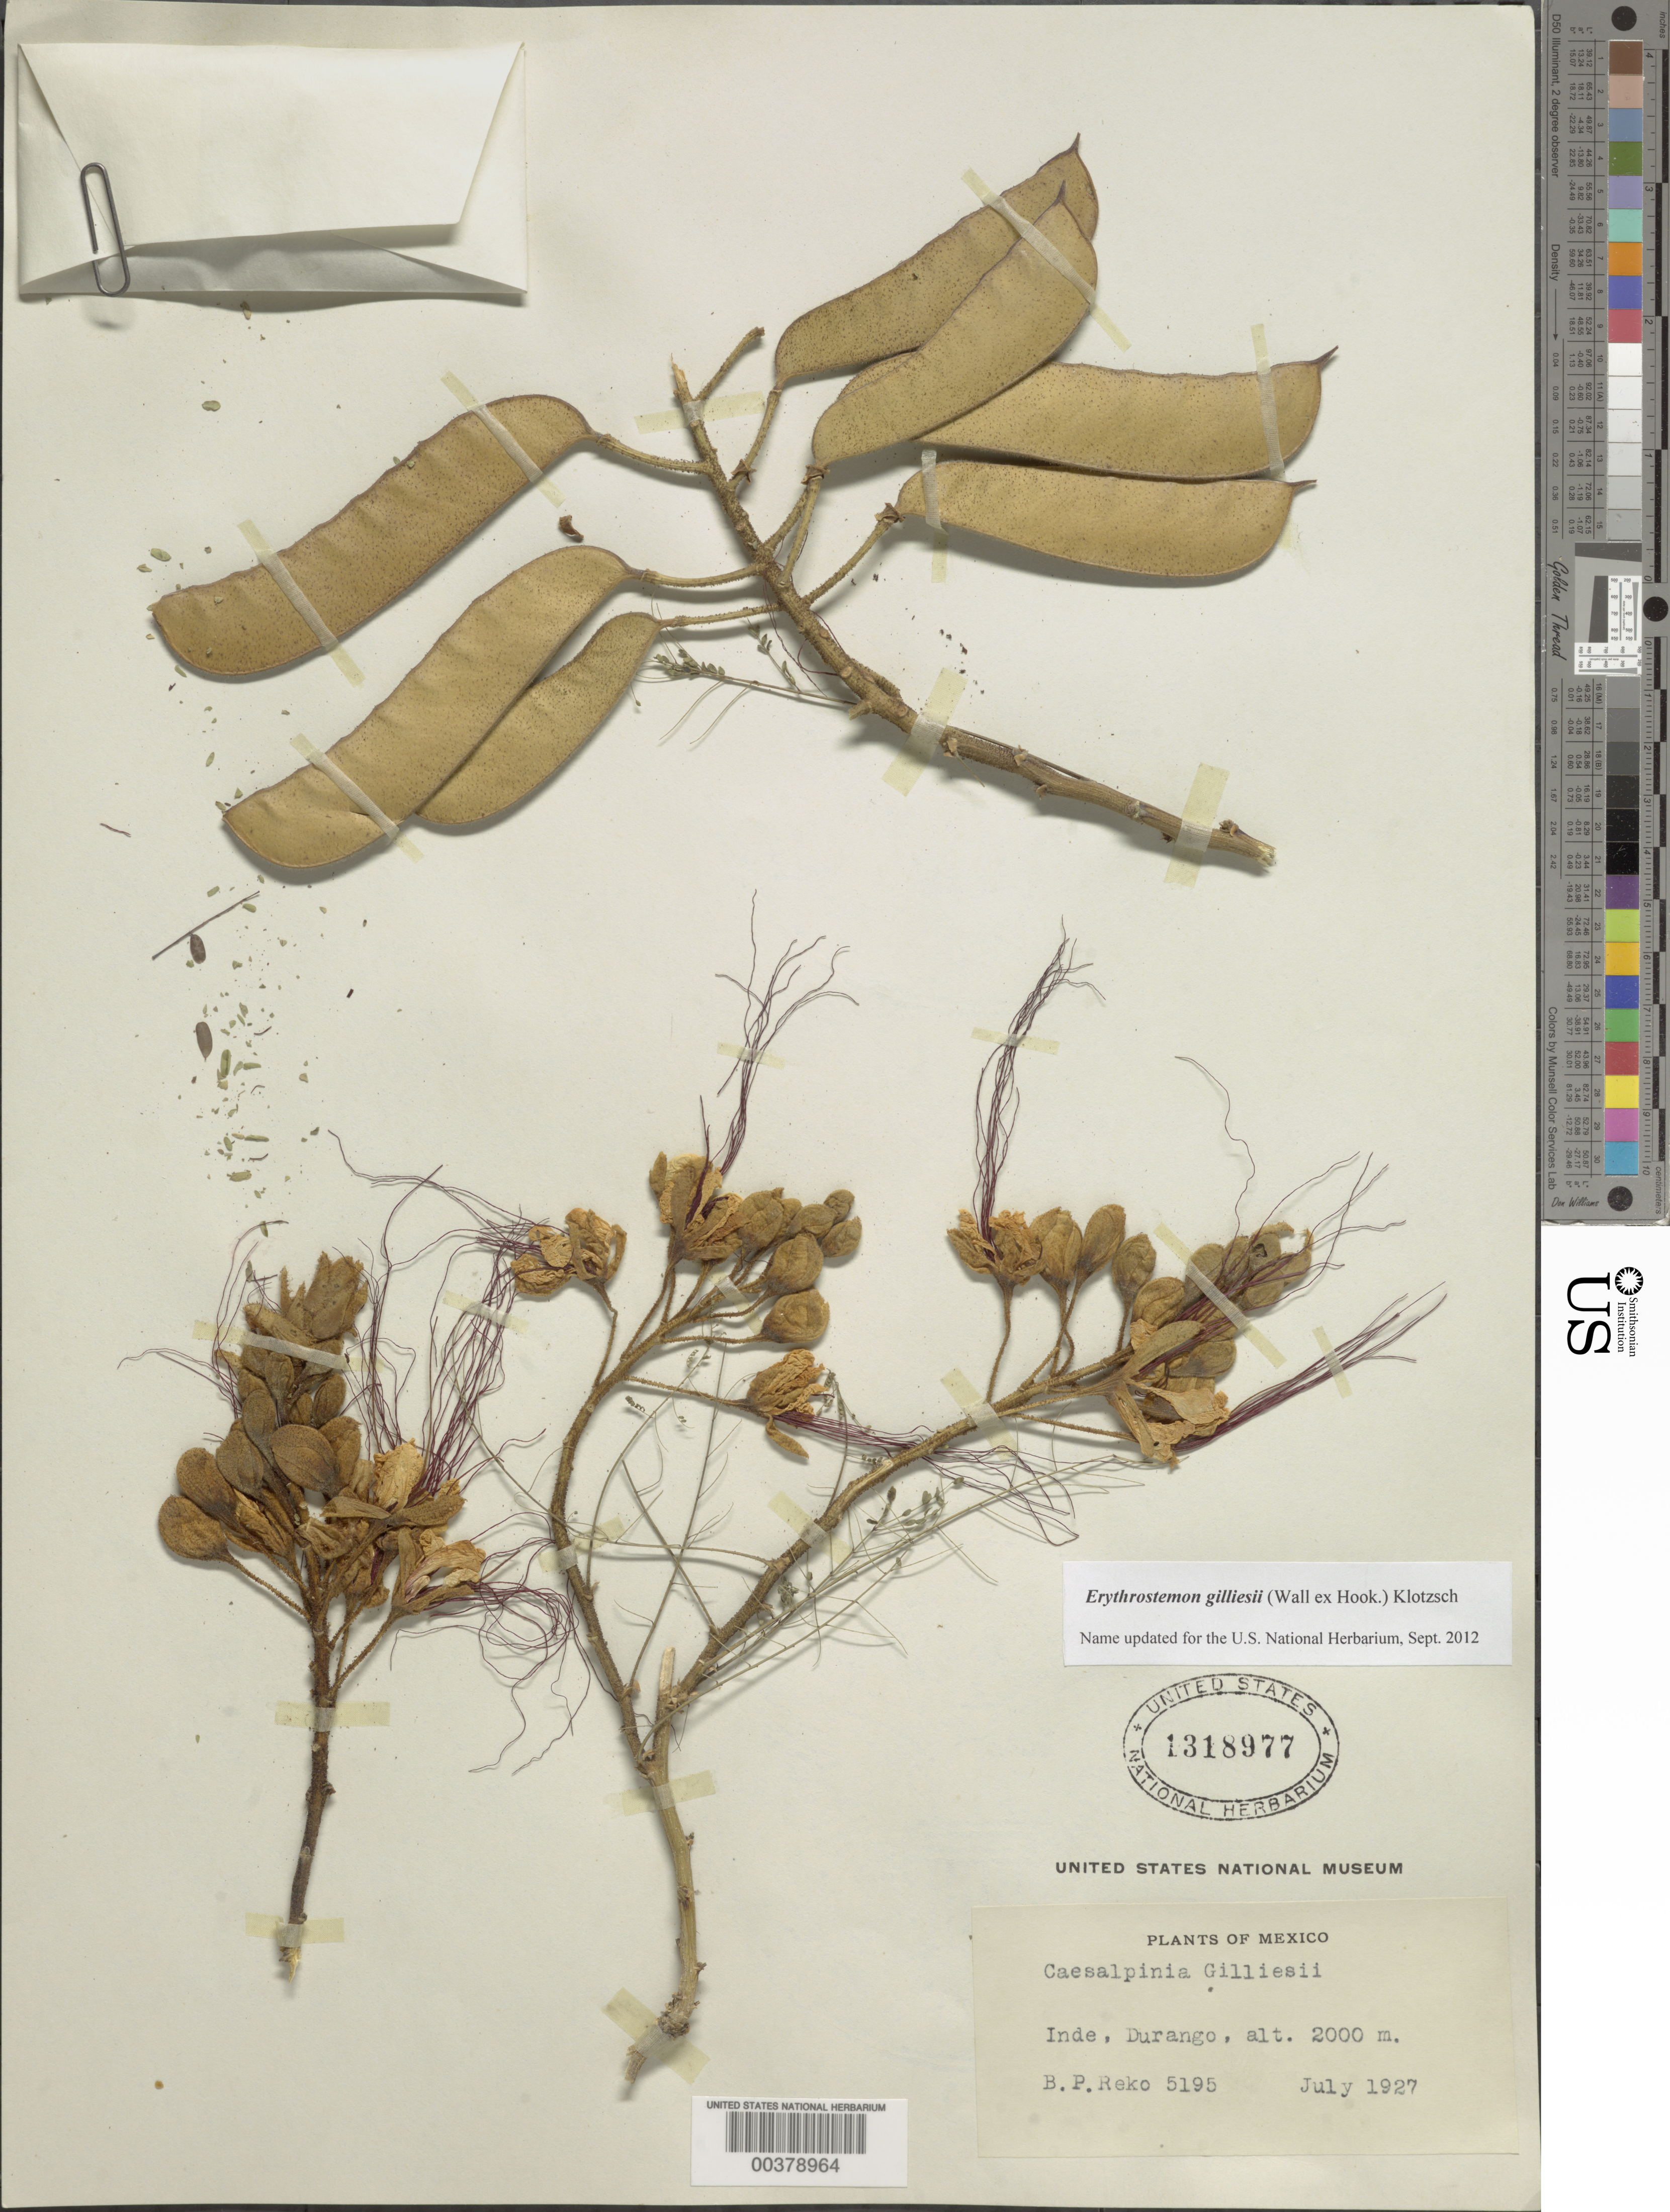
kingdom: Plantae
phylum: Tracheophyta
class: Magnoliopsida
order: Fabales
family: Fabaceae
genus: Erythrostemon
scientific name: Erythrostemon gilliesii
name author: (Hook.) Klotzsch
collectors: B. P. Reko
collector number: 5195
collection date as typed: Jul 1927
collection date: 1927-07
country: Mexico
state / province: Durango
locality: Inde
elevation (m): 2000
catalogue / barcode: US 1318977